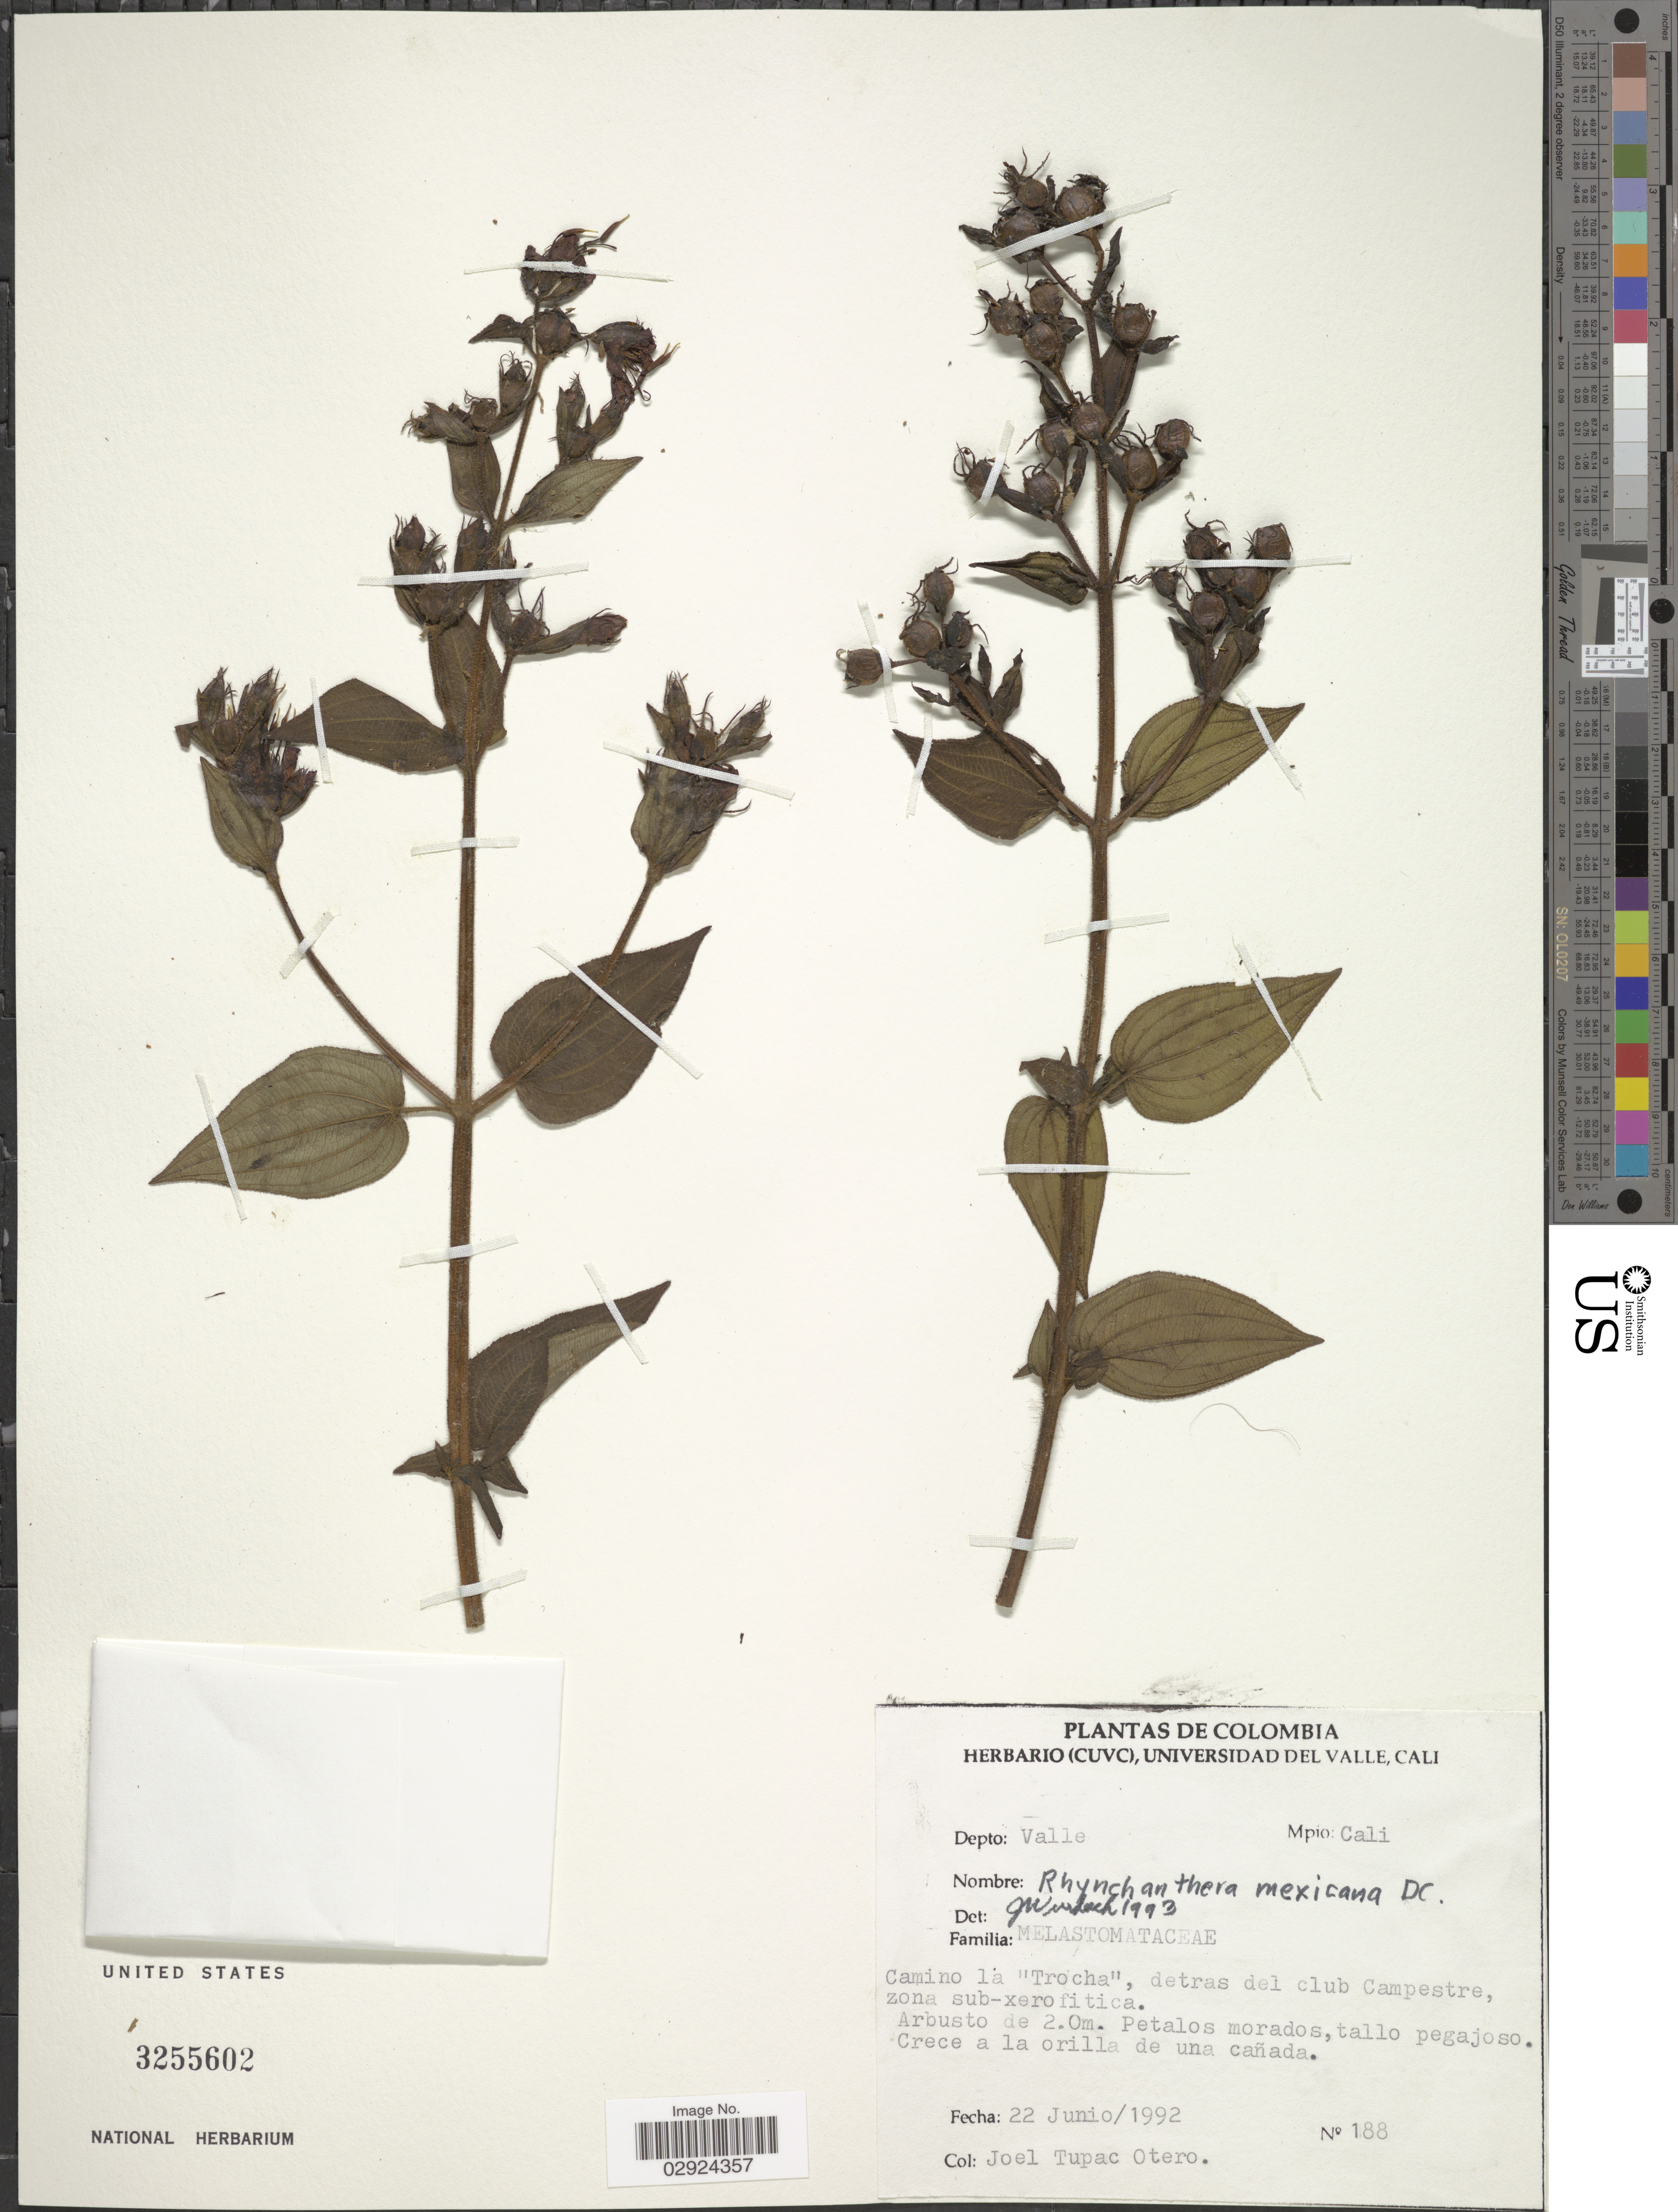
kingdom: Plantae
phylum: Tracheophyta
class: Magnoliopsida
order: Myrtales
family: Melastomataceae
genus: Rhynchanthera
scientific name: Rhynchanthera mexicana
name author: DC.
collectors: J. T. Otero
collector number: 188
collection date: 1992-06-22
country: Colombia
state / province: Valle del Cauca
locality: Depto: Valle, Mpio.: Cali. Camino la "Trocha", detras del club Campestre, zona sub-xerofitica.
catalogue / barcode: US 3255602